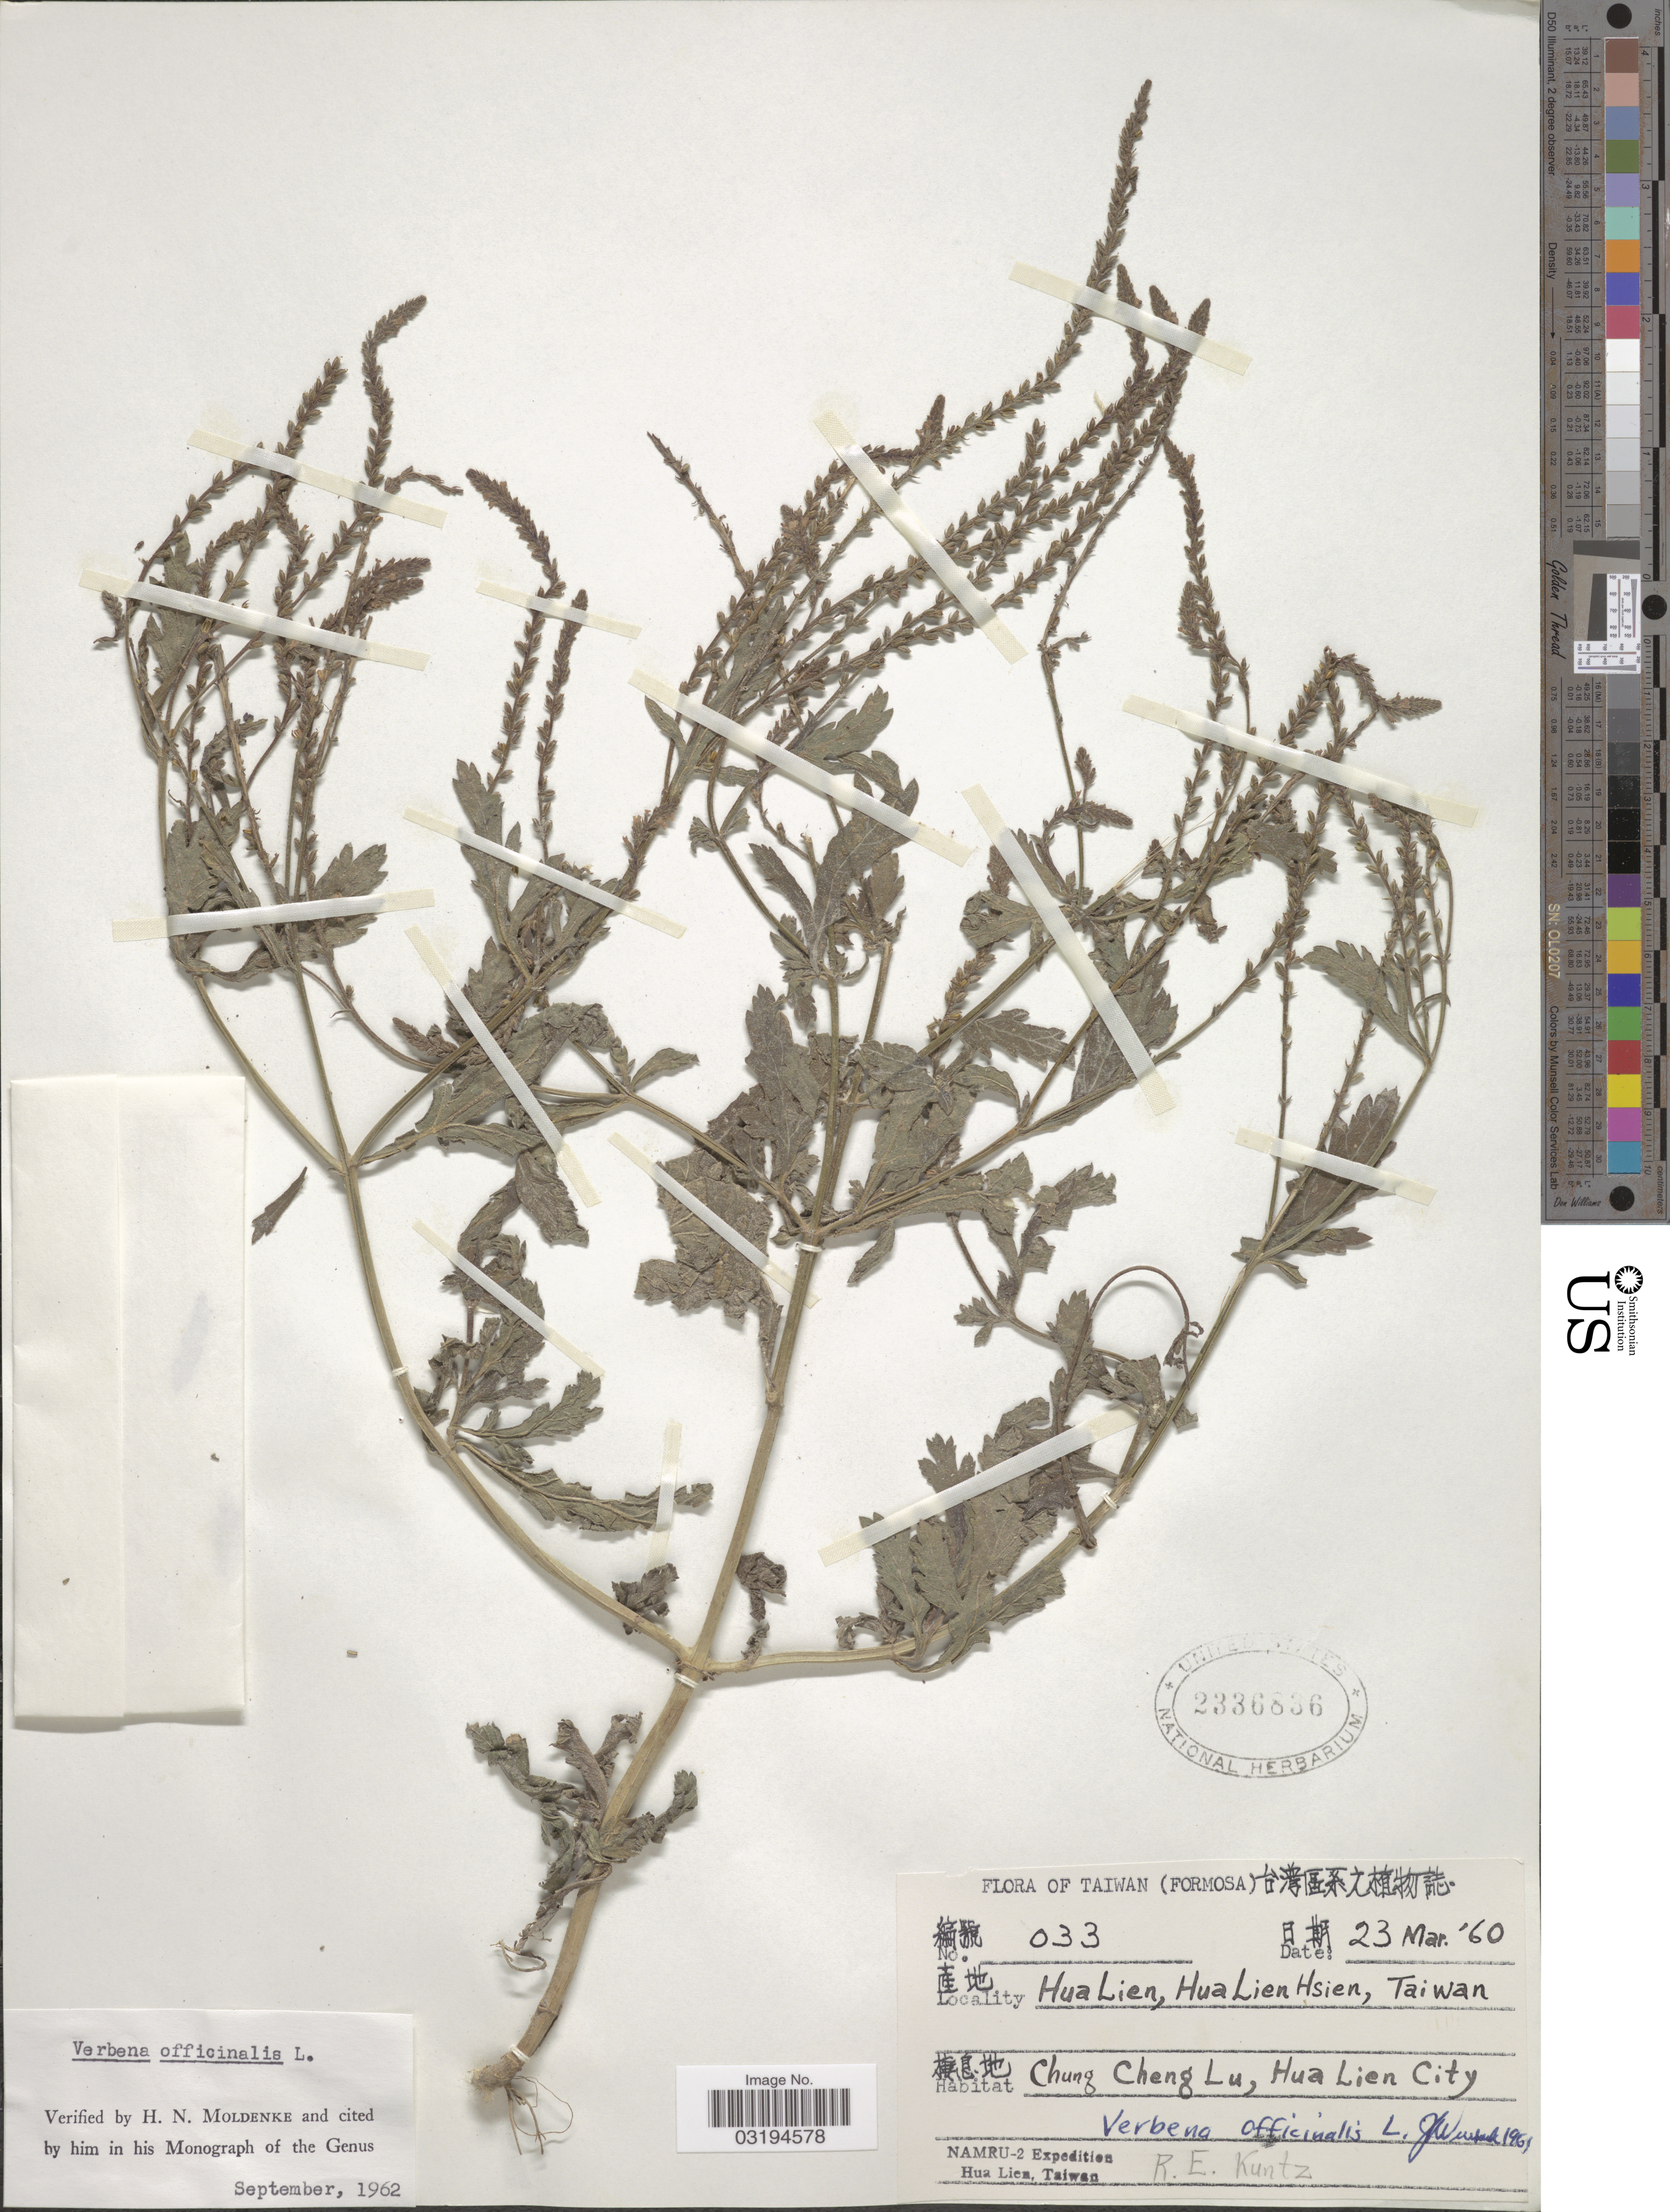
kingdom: Plantae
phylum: Tracheophyta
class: Magnoliopsida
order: Lamiales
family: Verbenaceae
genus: Verbena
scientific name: Verbena officinalis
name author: L.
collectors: R. E. Kuntz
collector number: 033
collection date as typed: Transcribed d/m/y: 23/3/60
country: Taiwan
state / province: Hualien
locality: (Formosa). Hua Lien Hsien. Chung Cheng Lu, Hua Lien City.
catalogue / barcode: US 2336836